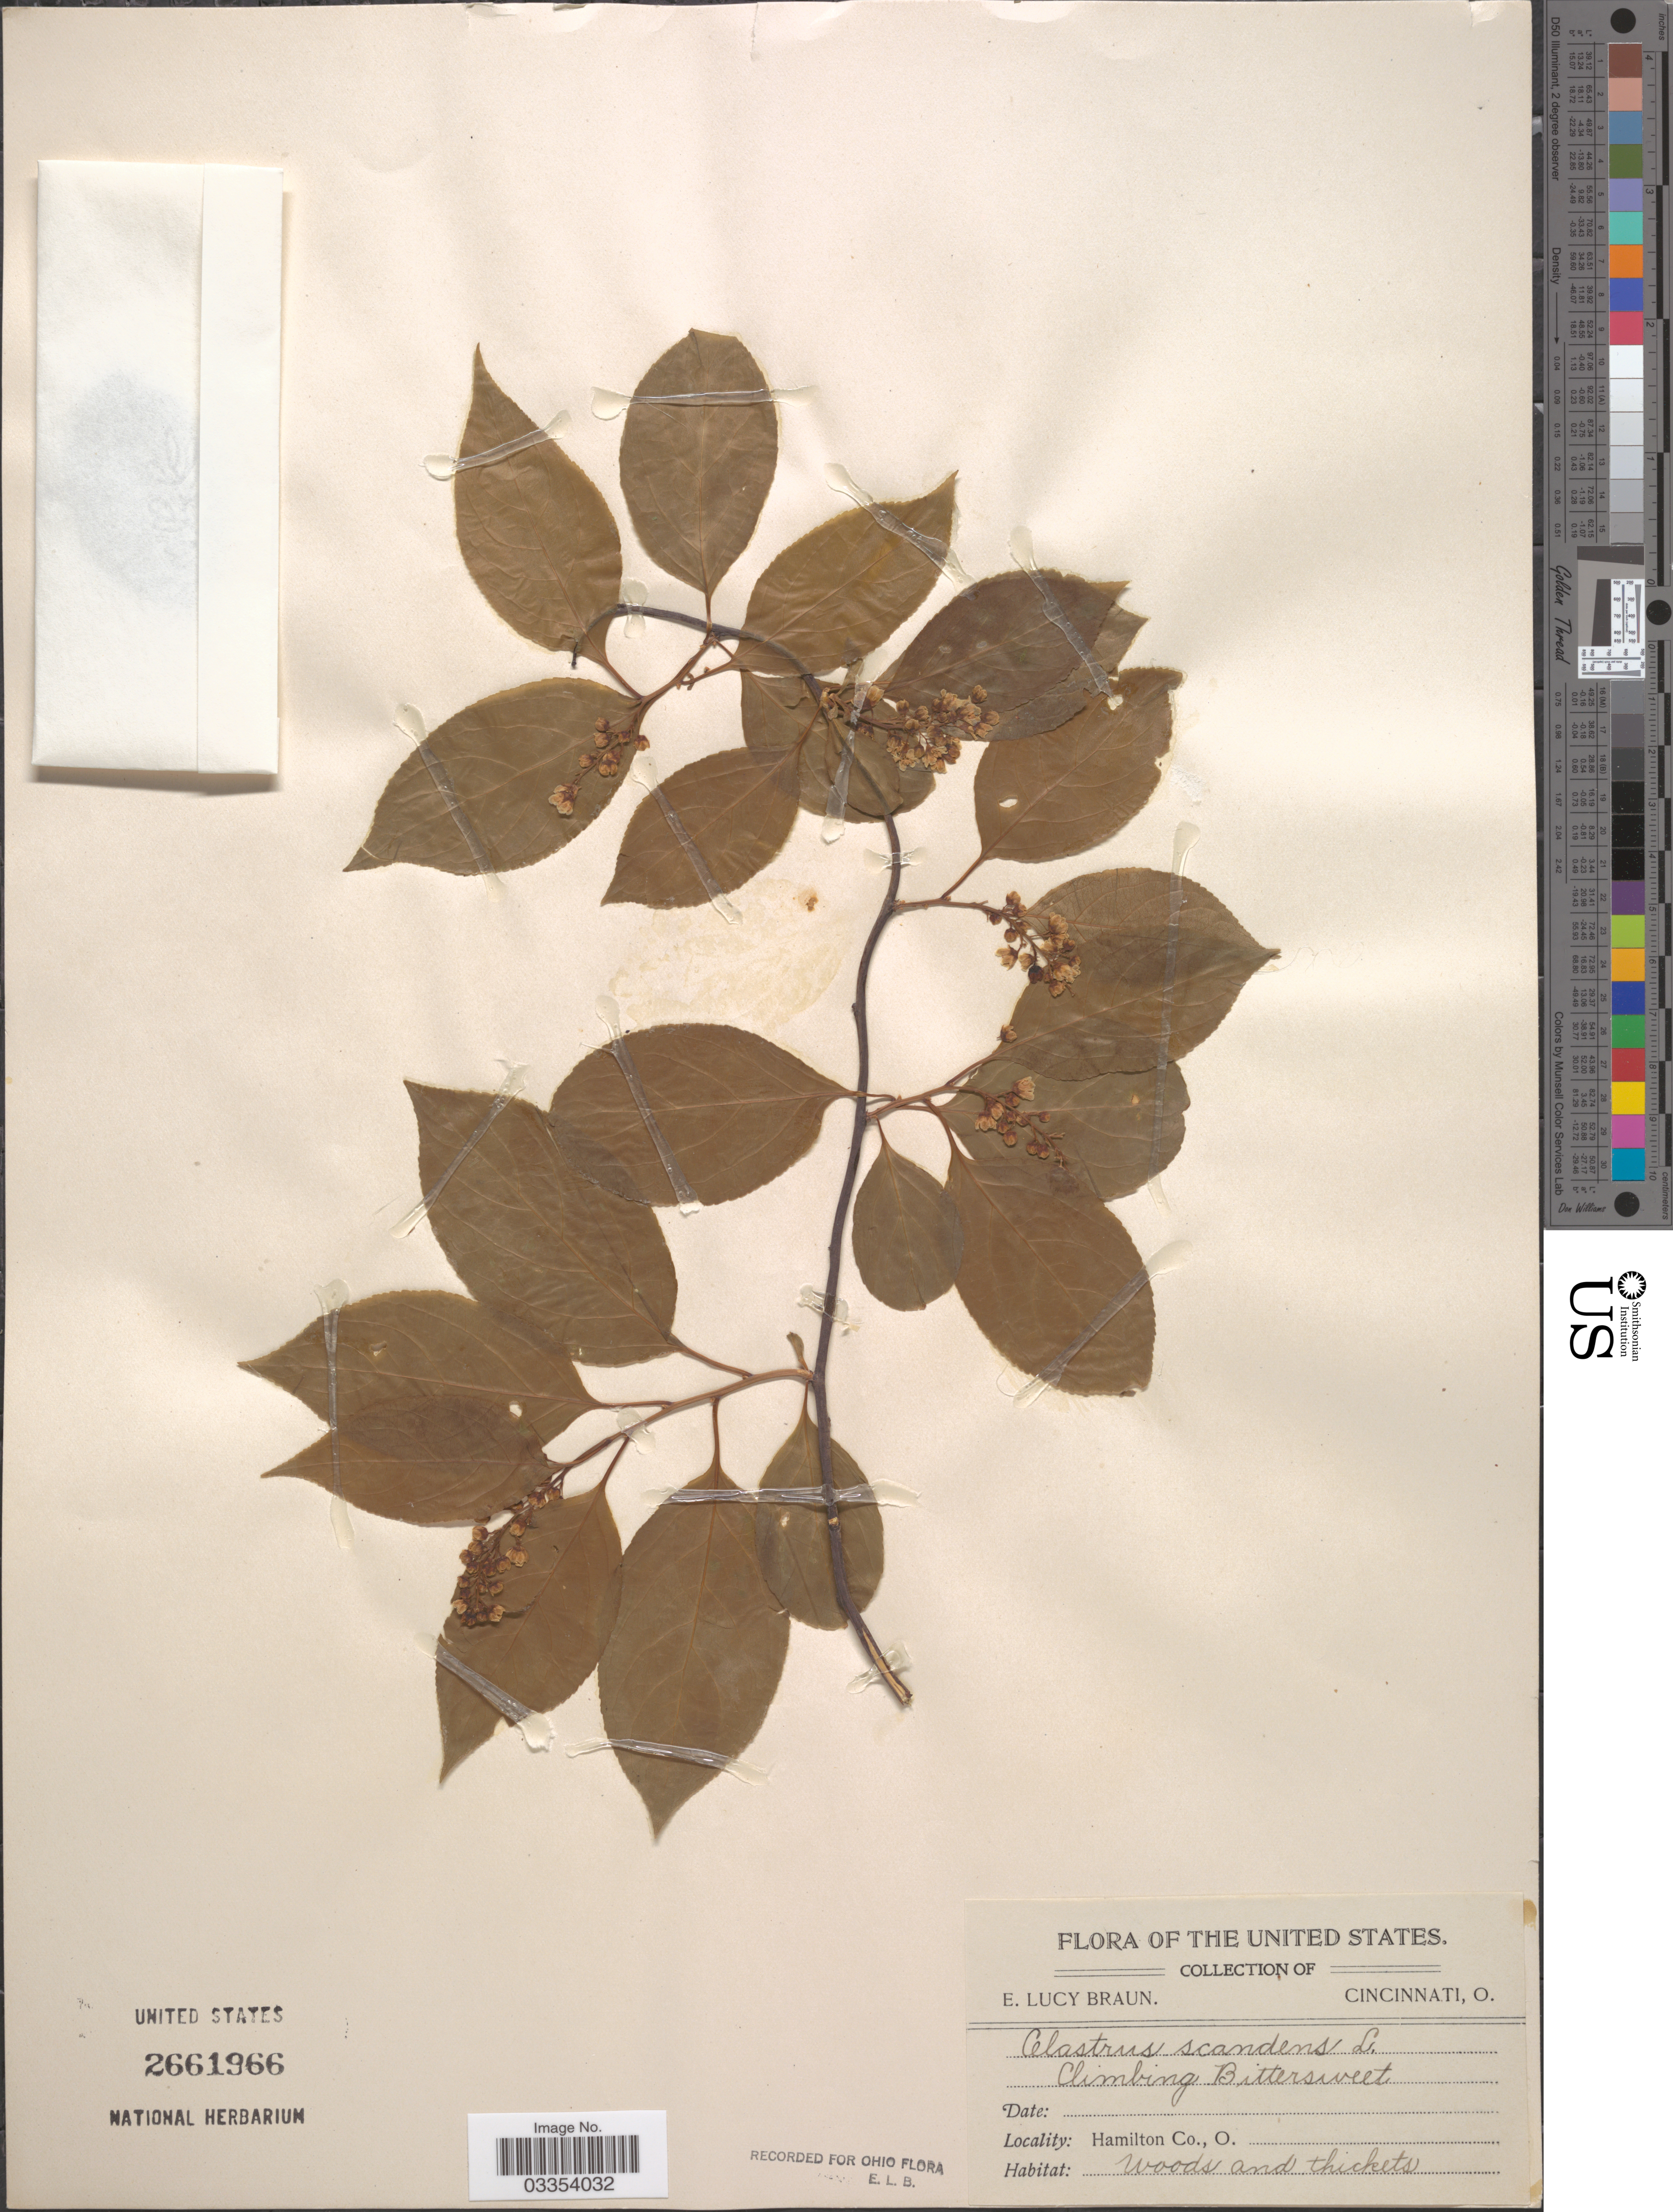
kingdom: Plantae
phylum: Tracheophyta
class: Magnoliopsida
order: Celastrales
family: Celastraceae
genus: Celastrus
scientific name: Celastrus scandens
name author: L.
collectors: E. L. Braun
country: United States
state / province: Ohio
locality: Hamilton Co.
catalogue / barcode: US 2661966